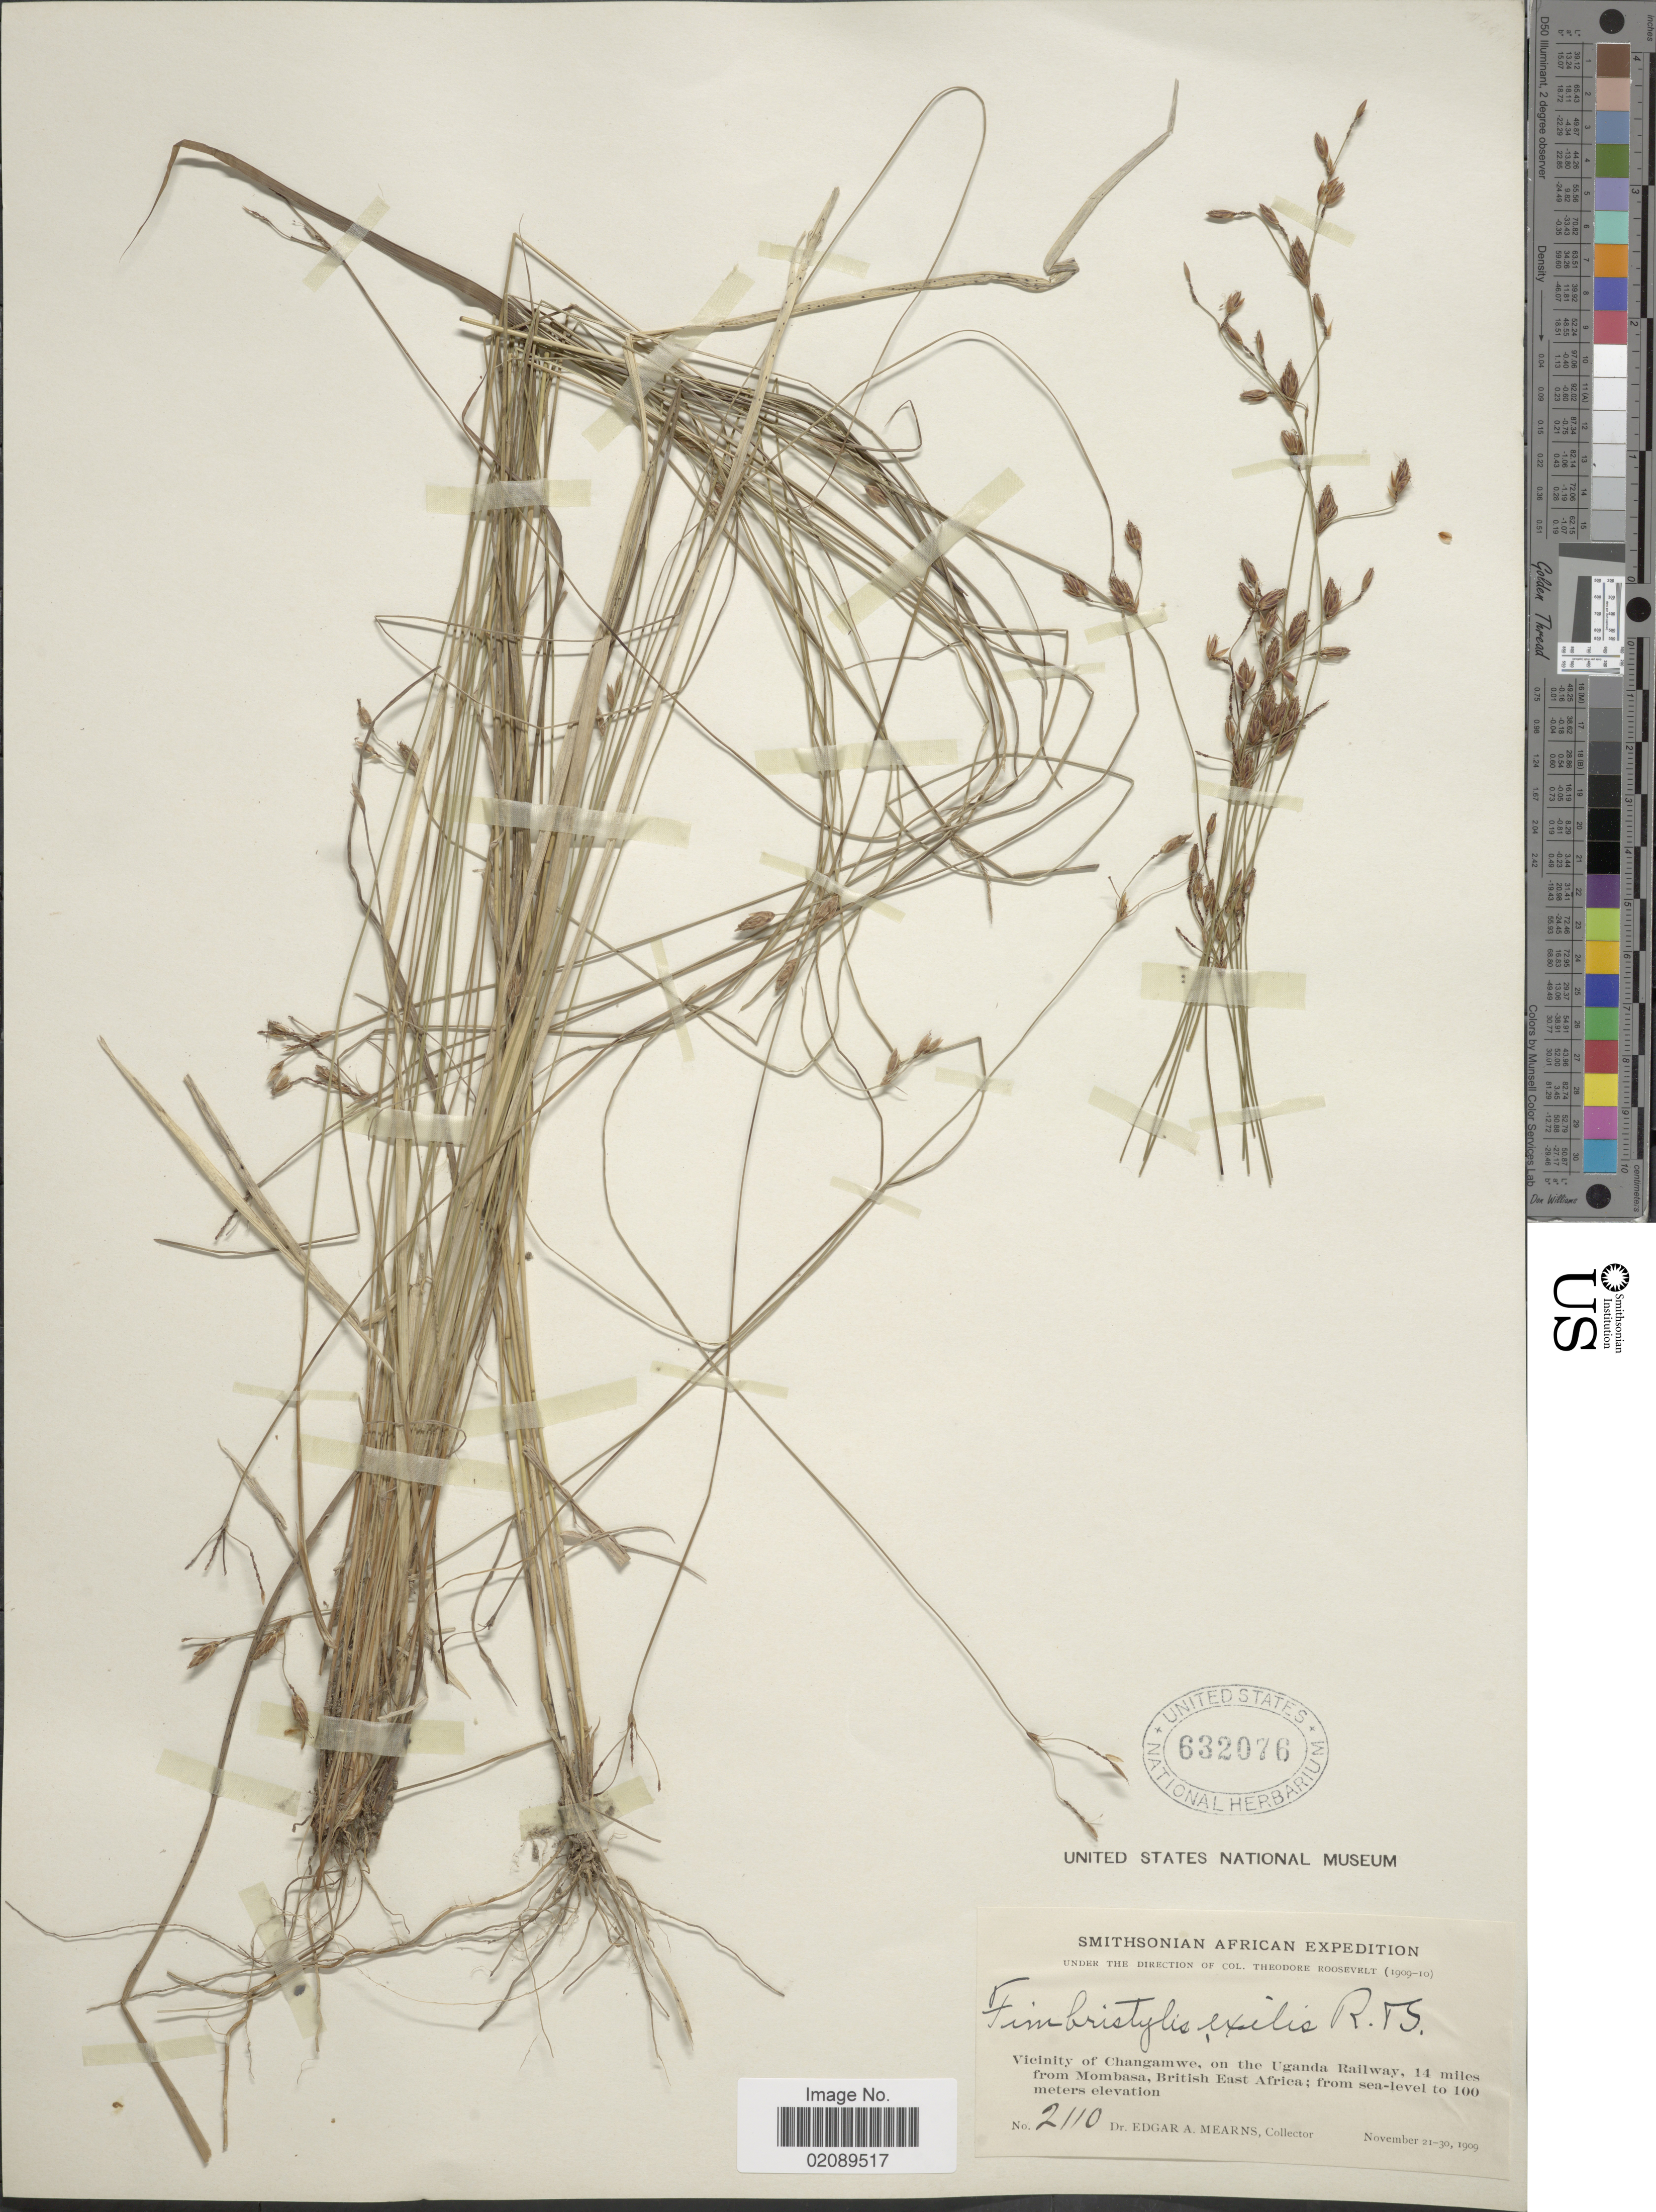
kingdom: Plantae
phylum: Tracheophyta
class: Liliopsida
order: Poales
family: Cyperaceae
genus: Bulbostylis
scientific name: Bulbostylis hispidula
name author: (Vahl) R.W. Haines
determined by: Strong, Mark T., (BOT), Smithsonian Institution - National Museum of Natural History (UNITED STATES)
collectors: E. A. Mearns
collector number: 2110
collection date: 1909-11-21/1909-11-30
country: Uganda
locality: Vicinity of Changamwe, on the Uganda railway, 14 miles from Mombosa, British East Africa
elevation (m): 100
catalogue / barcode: US 632076